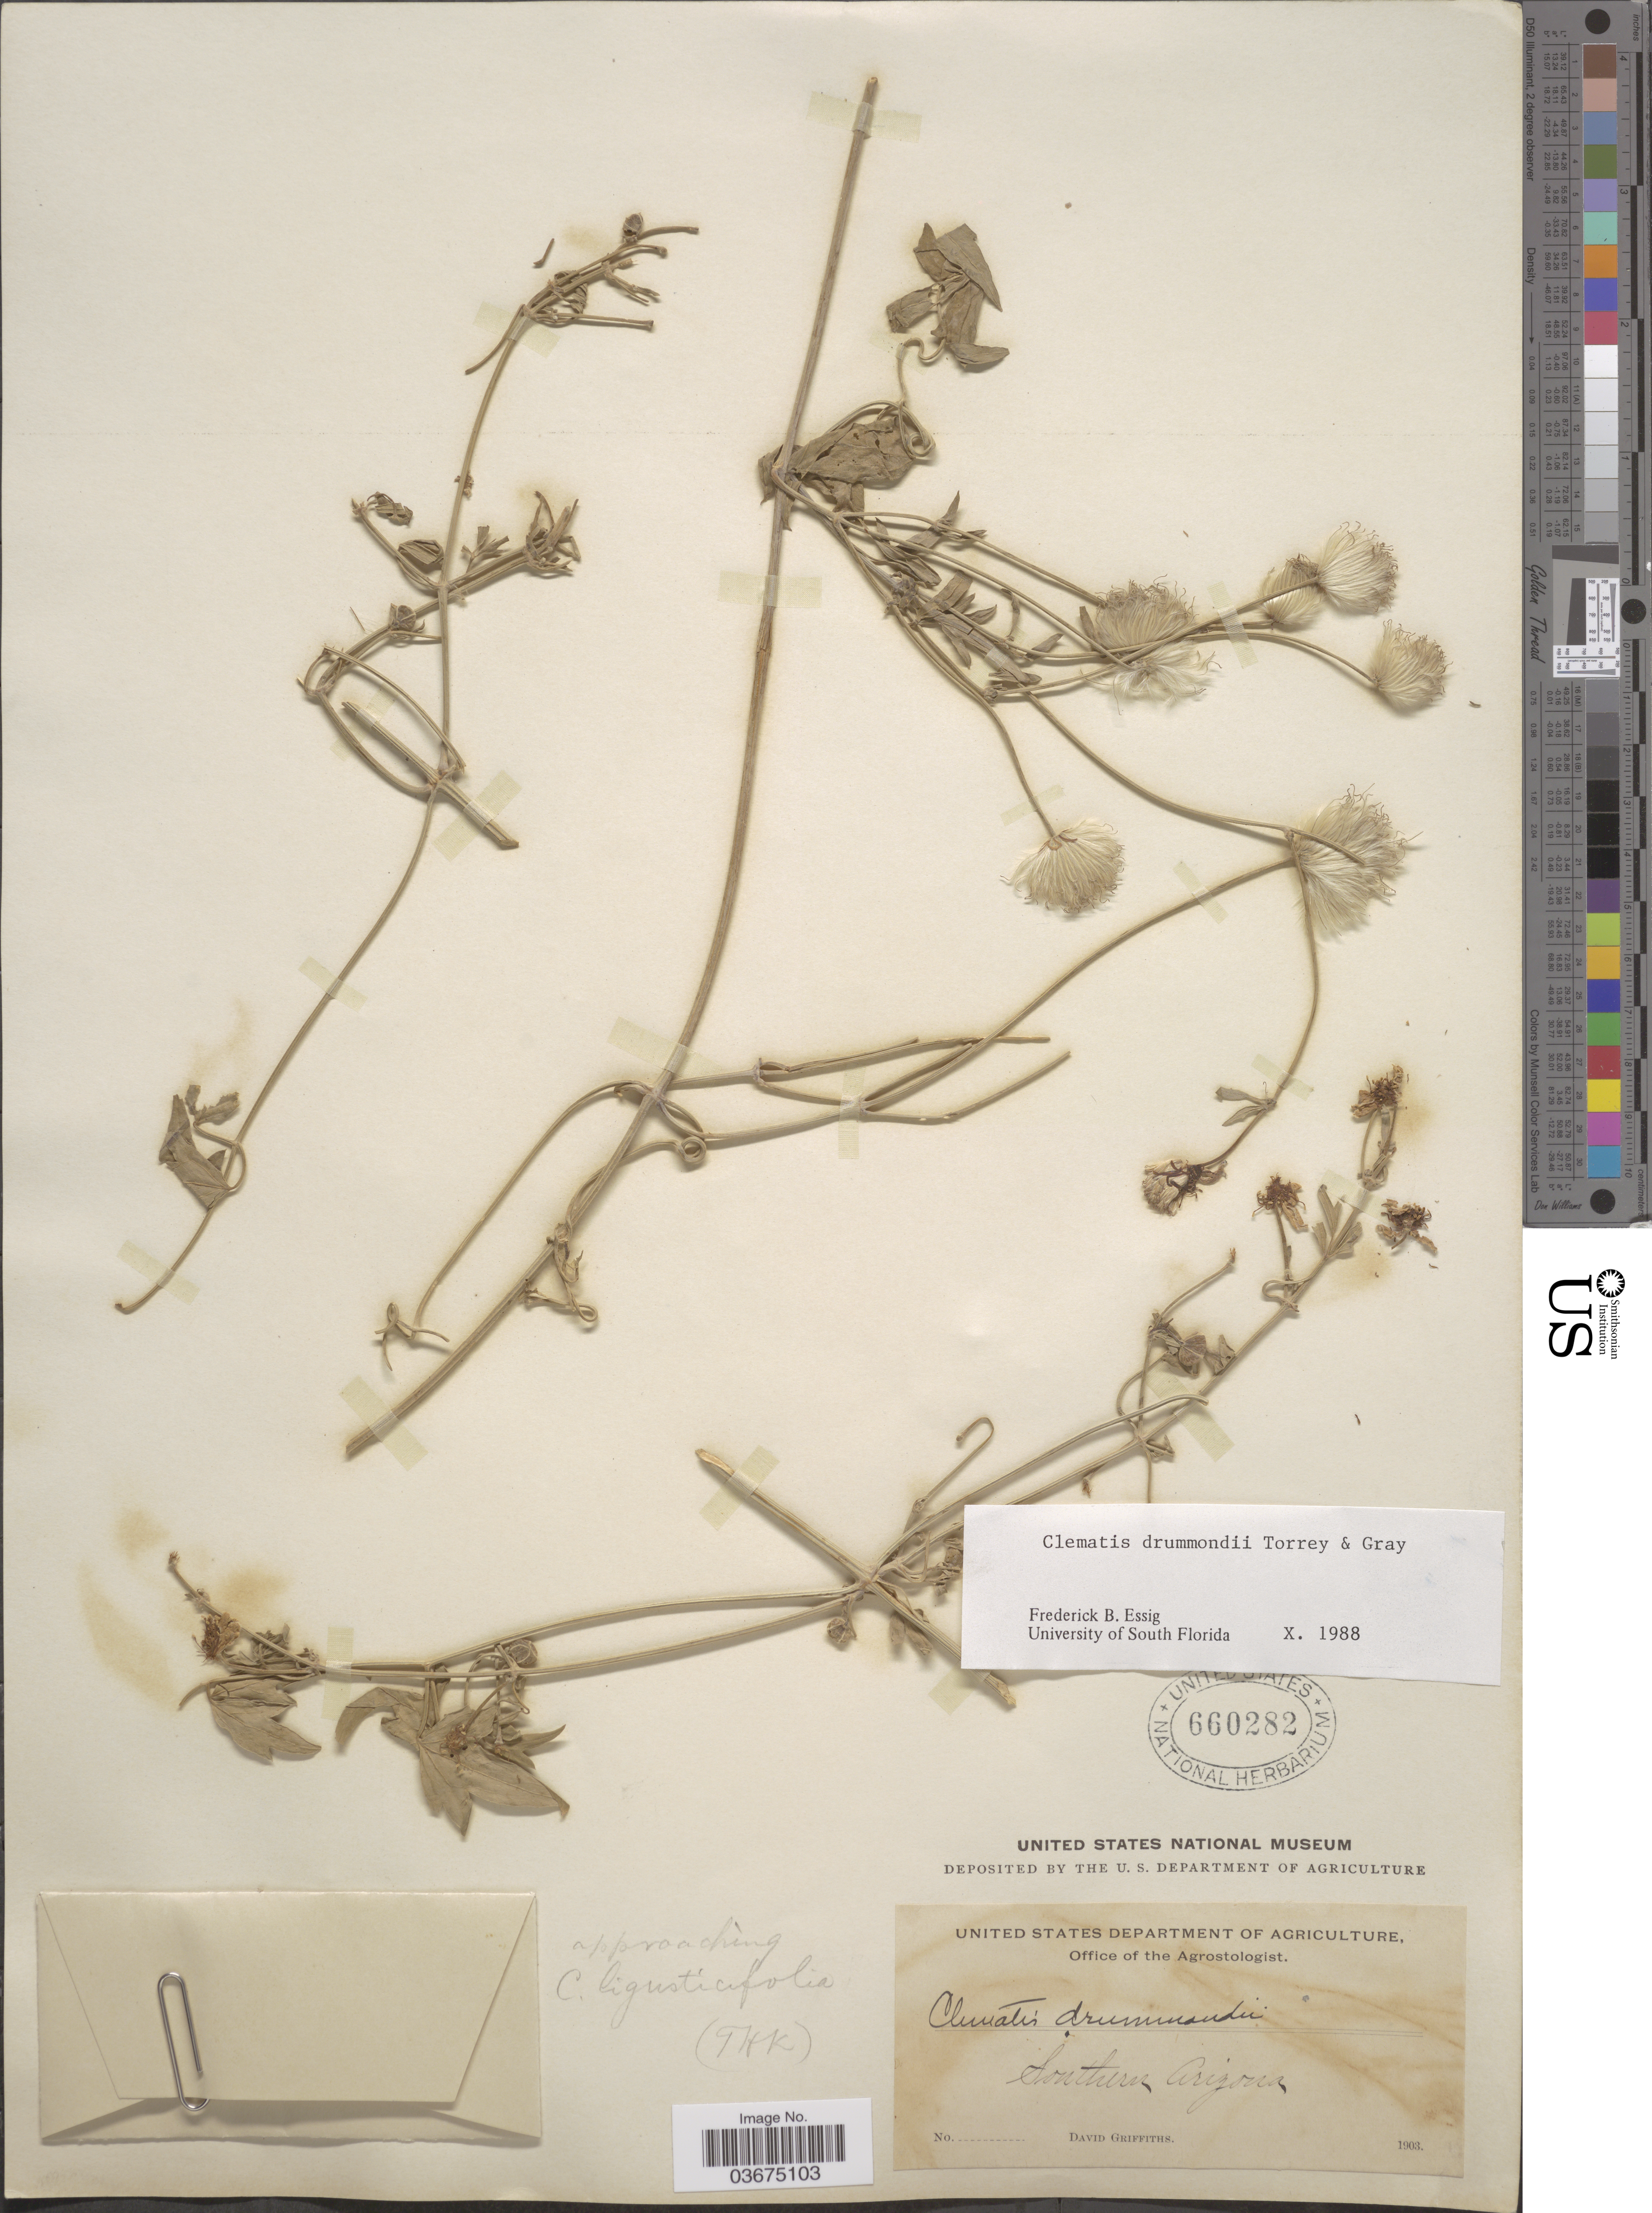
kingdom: Plantae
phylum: Tracheophyta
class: Magnoliopsida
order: Ranunculales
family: Ranunculaceae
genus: Clematis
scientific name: Clematis drummondii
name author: Torr. & A. Gray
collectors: D. Griffiths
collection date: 1903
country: United States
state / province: Arizona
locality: Southern Arizona.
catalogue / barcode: US 660282